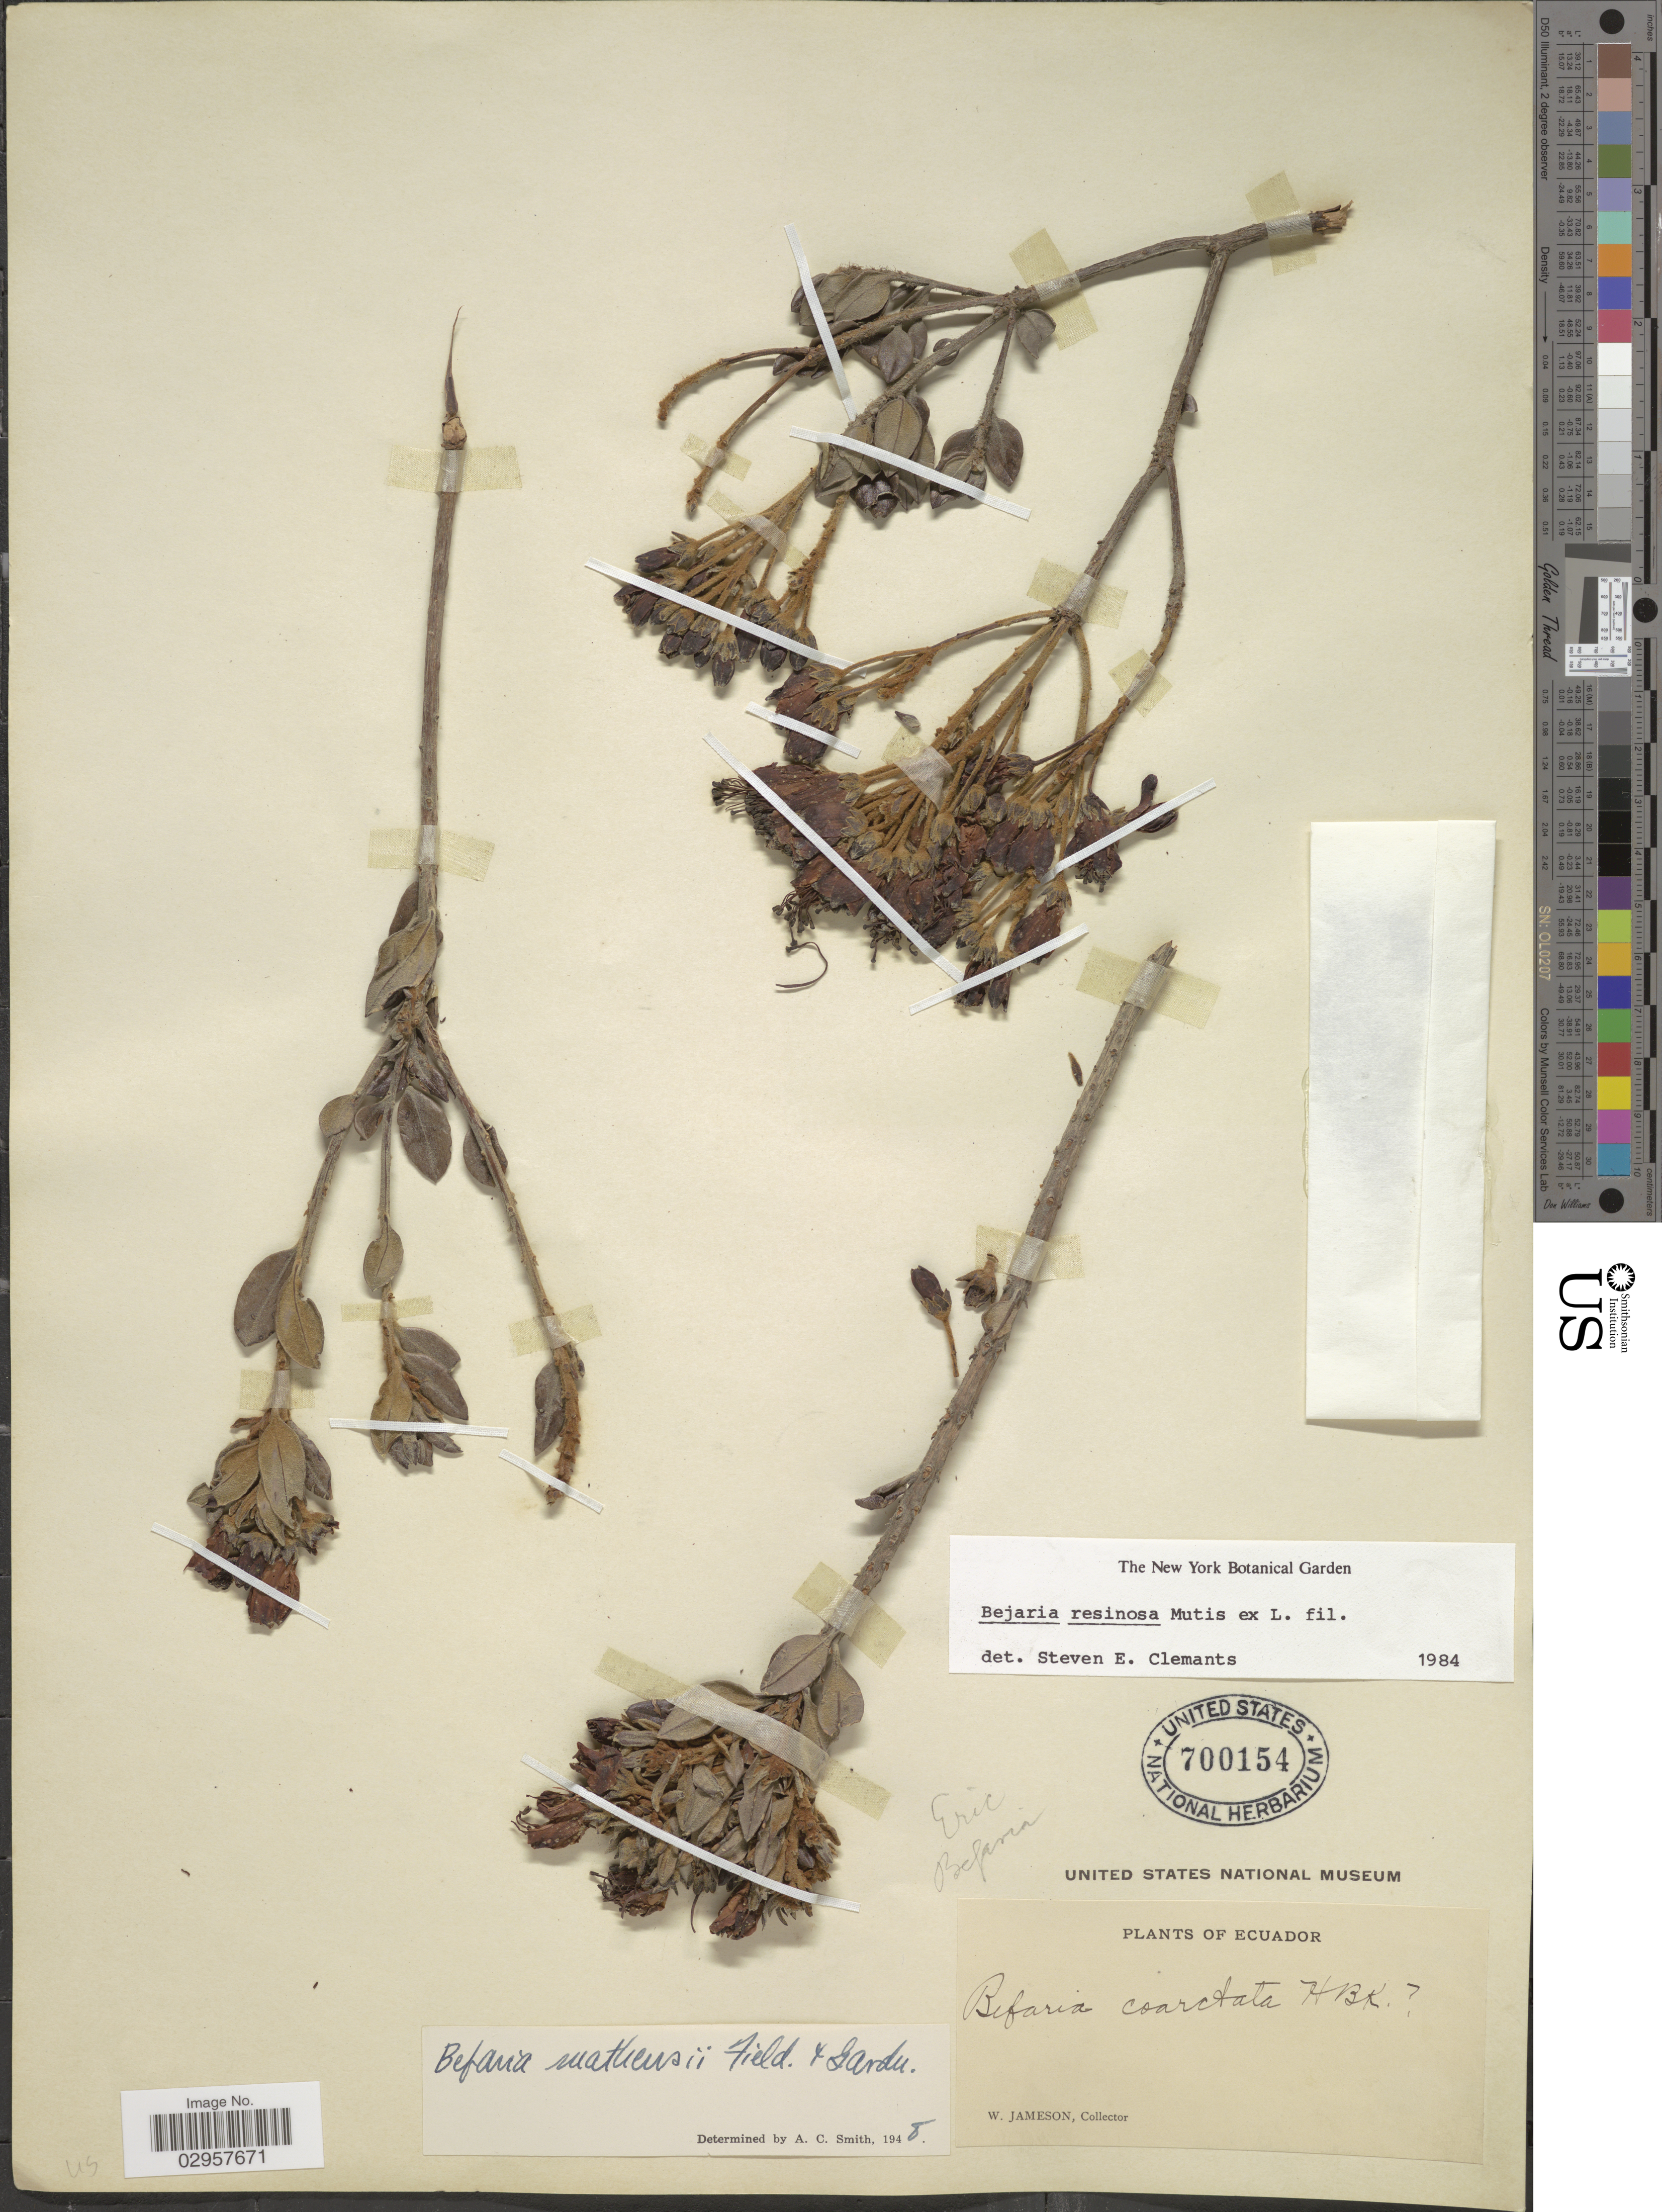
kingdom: Plantae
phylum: Tracheophyta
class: Magnoliopsida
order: Ericales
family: Ericaceae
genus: Befaria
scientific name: Befaria resinosa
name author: Mutis ex L. f.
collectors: W. Jameson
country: Ecuador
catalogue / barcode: US 700154